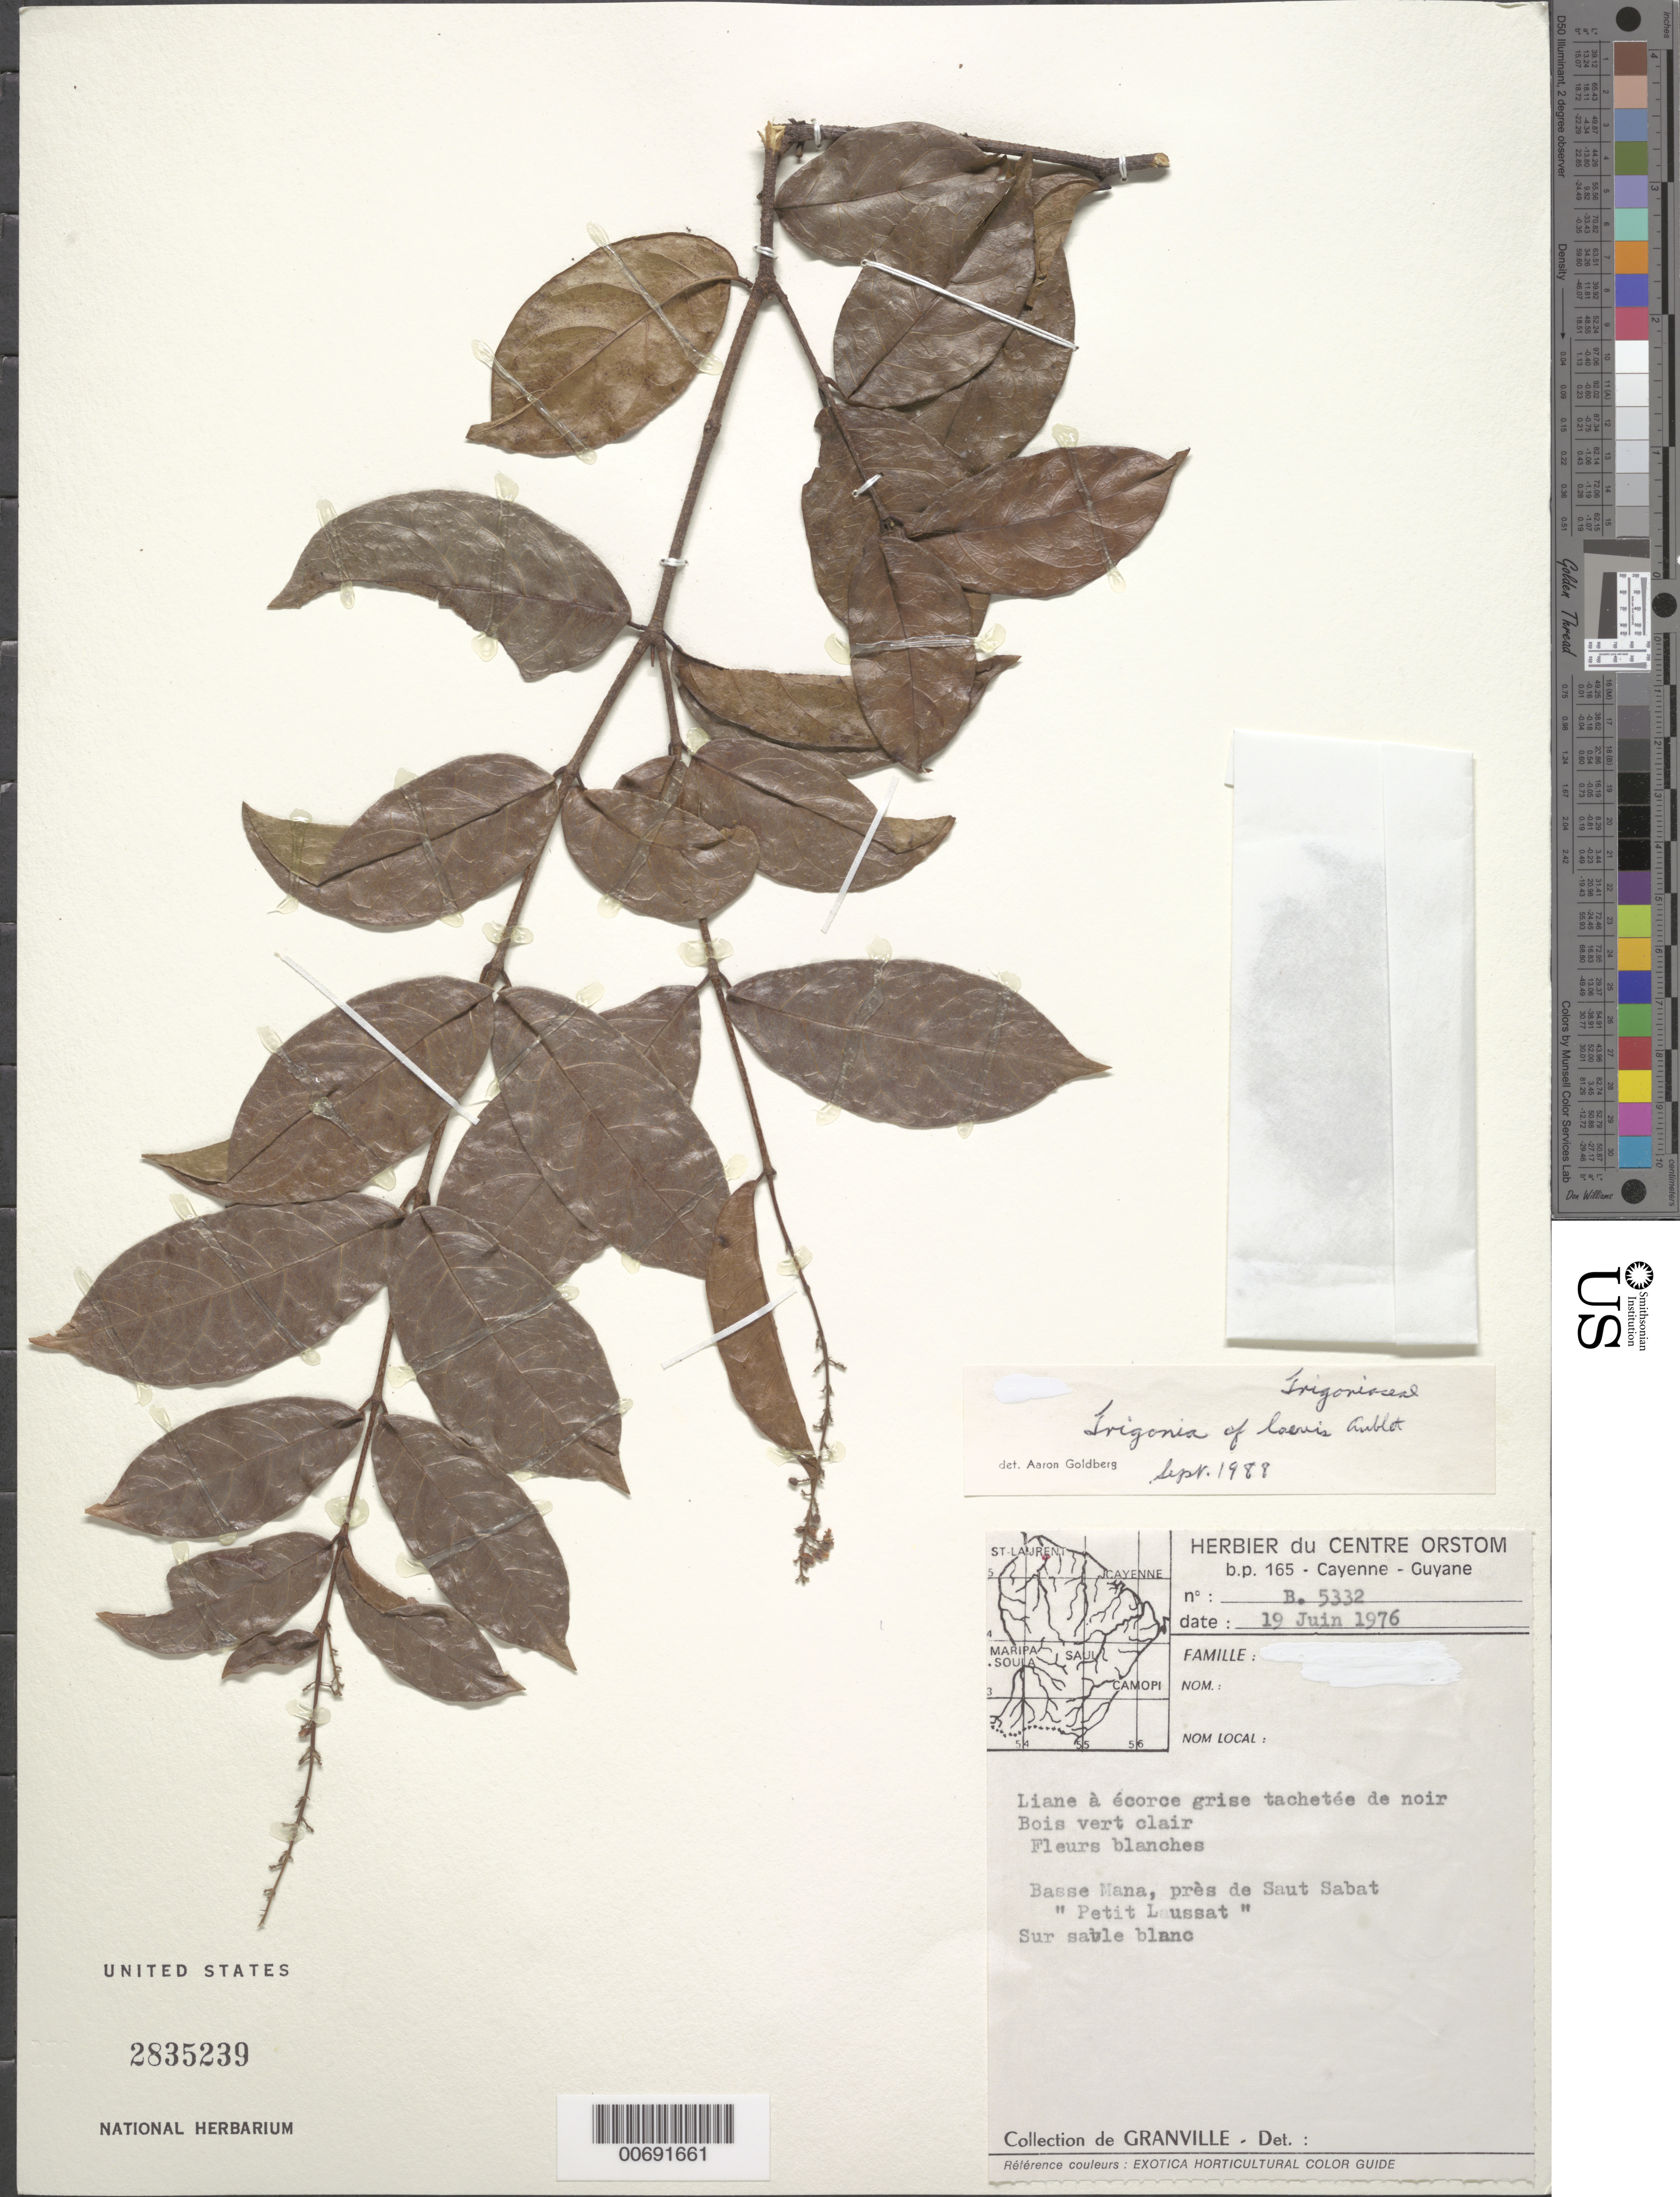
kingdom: Plantae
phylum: Tracheophyta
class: Magnoliopsida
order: Malpighiales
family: Trigoniaceae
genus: Trigonia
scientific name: Trigonia laevis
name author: Aubl.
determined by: Goldberg, Aaron, (US), NMNH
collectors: J.-J. de Granville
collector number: B 5332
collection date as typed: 19-Jun-76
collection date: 1976-06-19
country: French Guiana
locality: Basse Mana, prés de Saut Sabat 'Petit Laussat'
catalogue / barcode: US 2835239